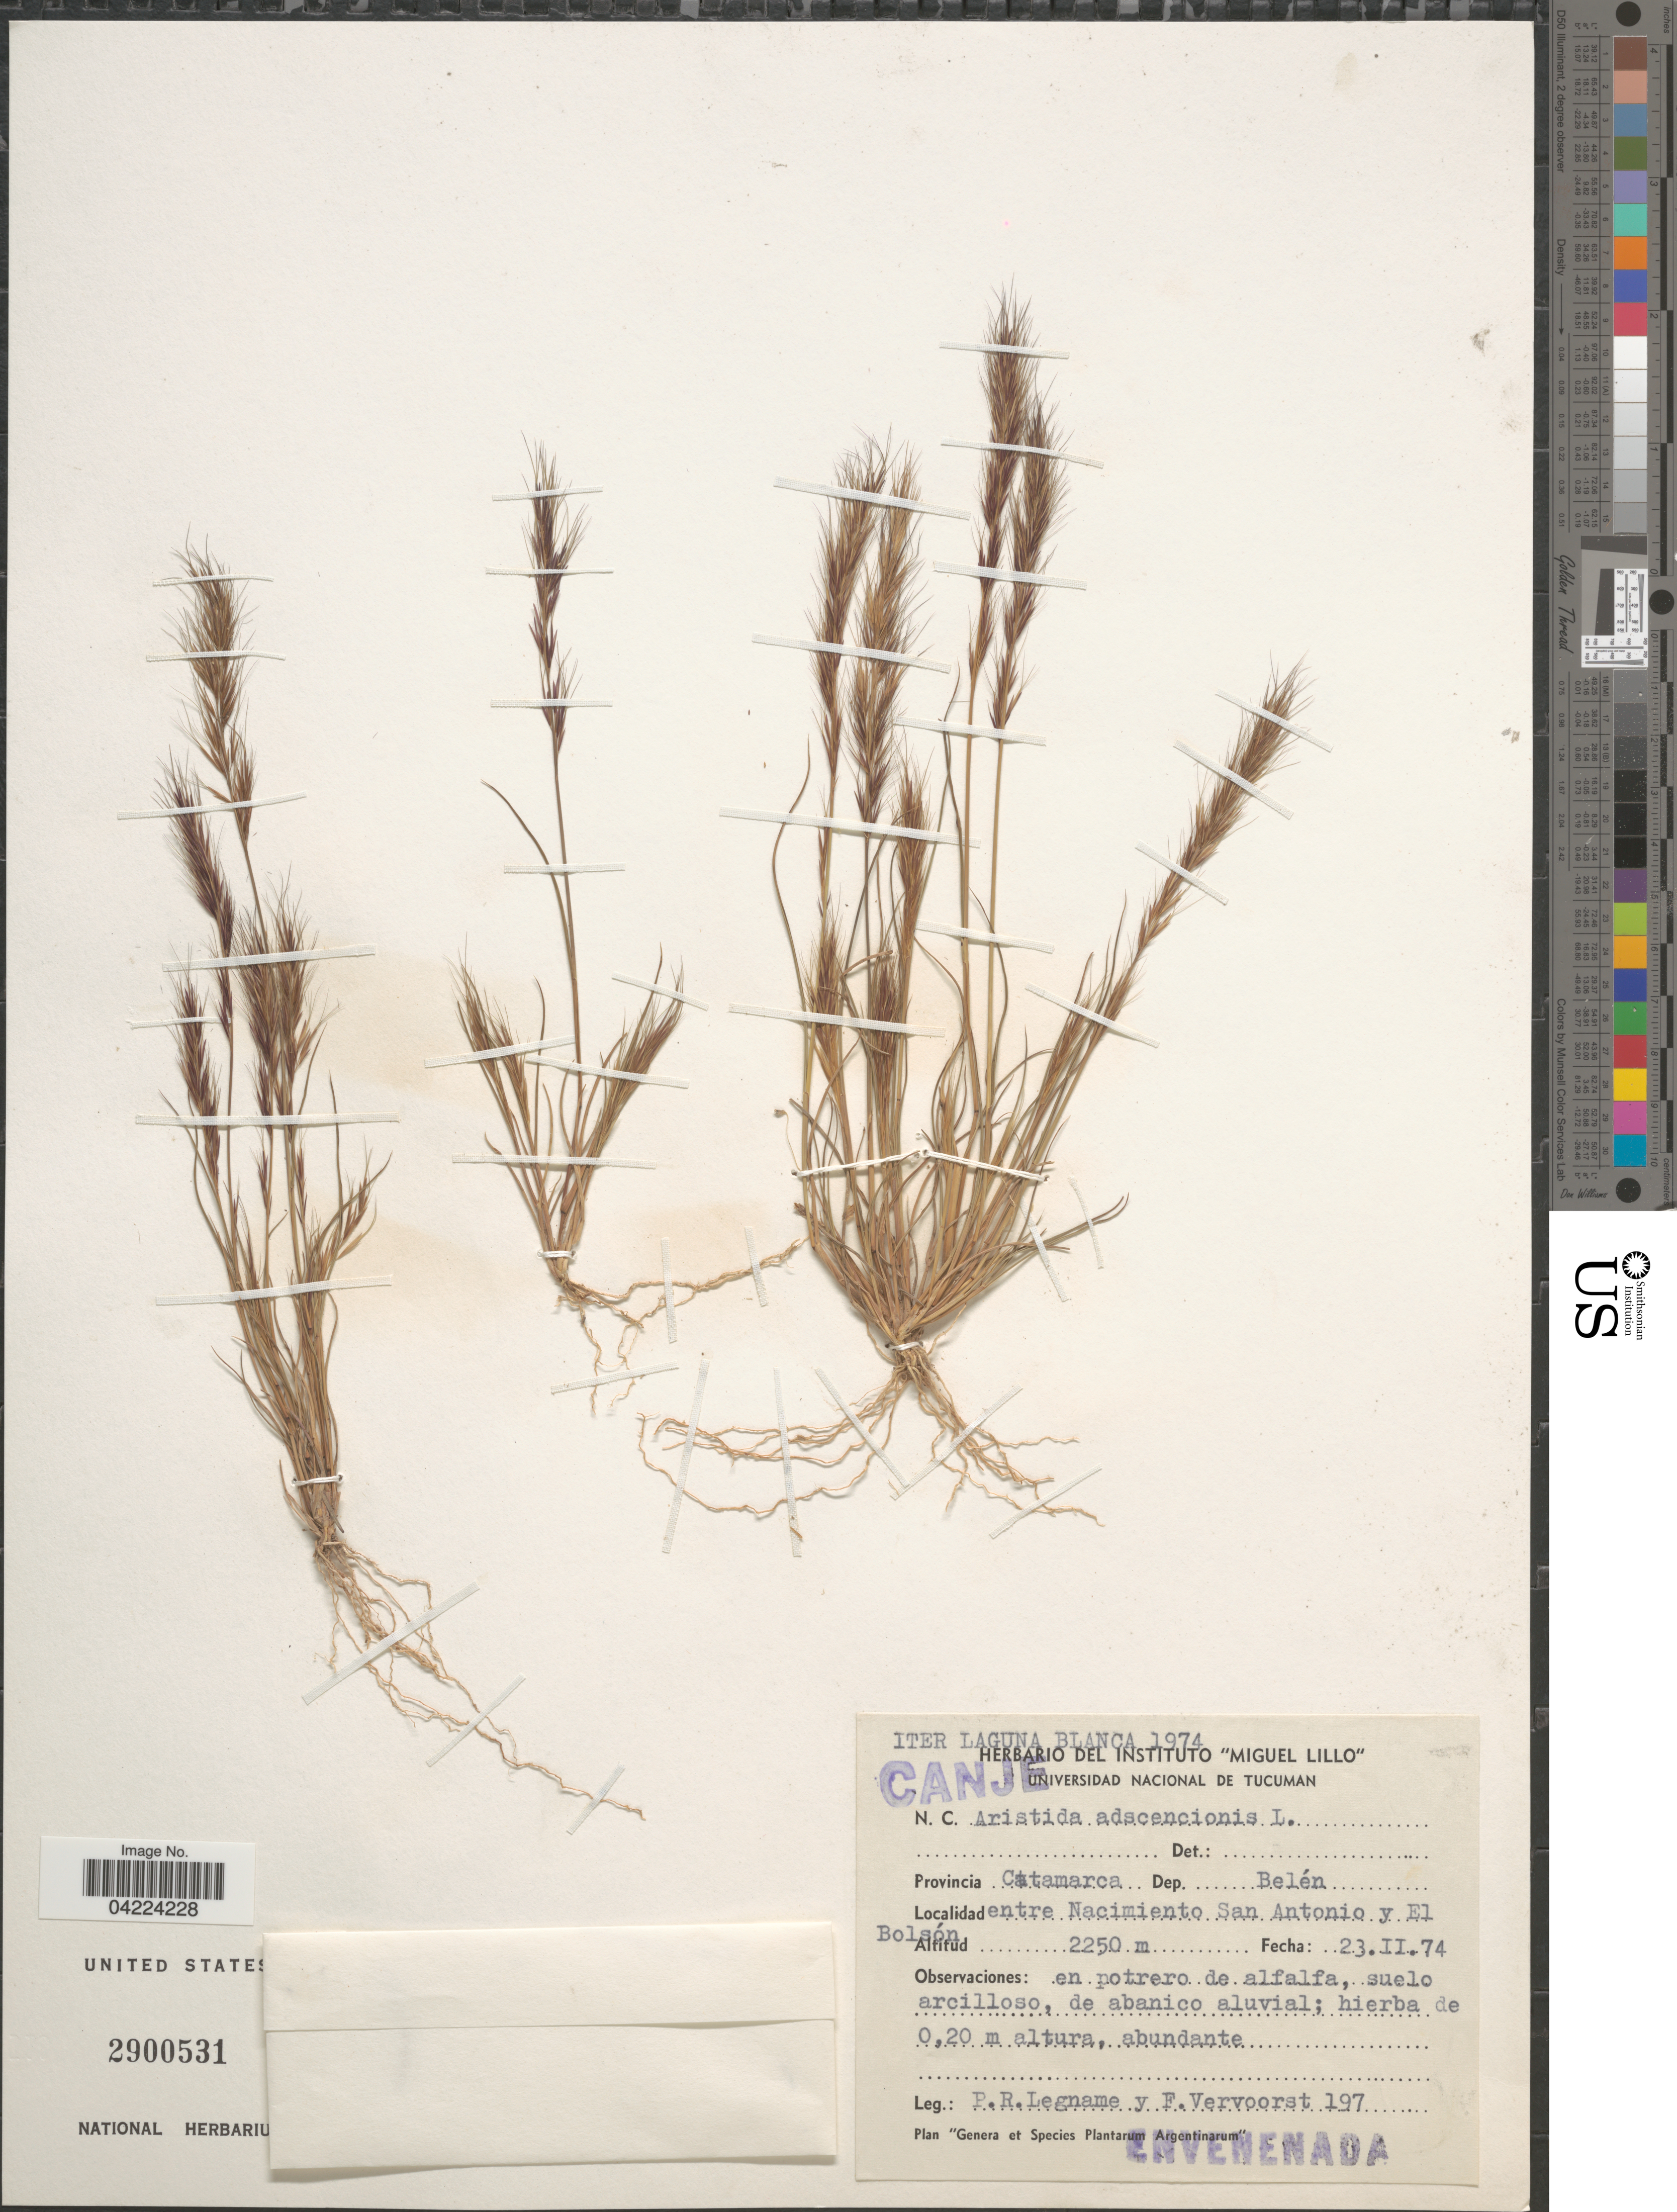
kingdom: Plantae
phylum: Tracheophyta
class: Liliopsida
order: Poales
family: Poaceae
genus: Aristida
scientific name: Aristida adscensionis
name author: L.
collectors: P. R. Legname & F. Vervoorst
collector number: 197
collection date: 1974-02-23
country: Argentina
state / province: Catamarca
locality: Iter Laguna Blanca 1974. Dep. Belén. Entre Nacimiento San Antonio y El Bolsón.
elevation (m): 2250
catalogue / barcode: US 2900531